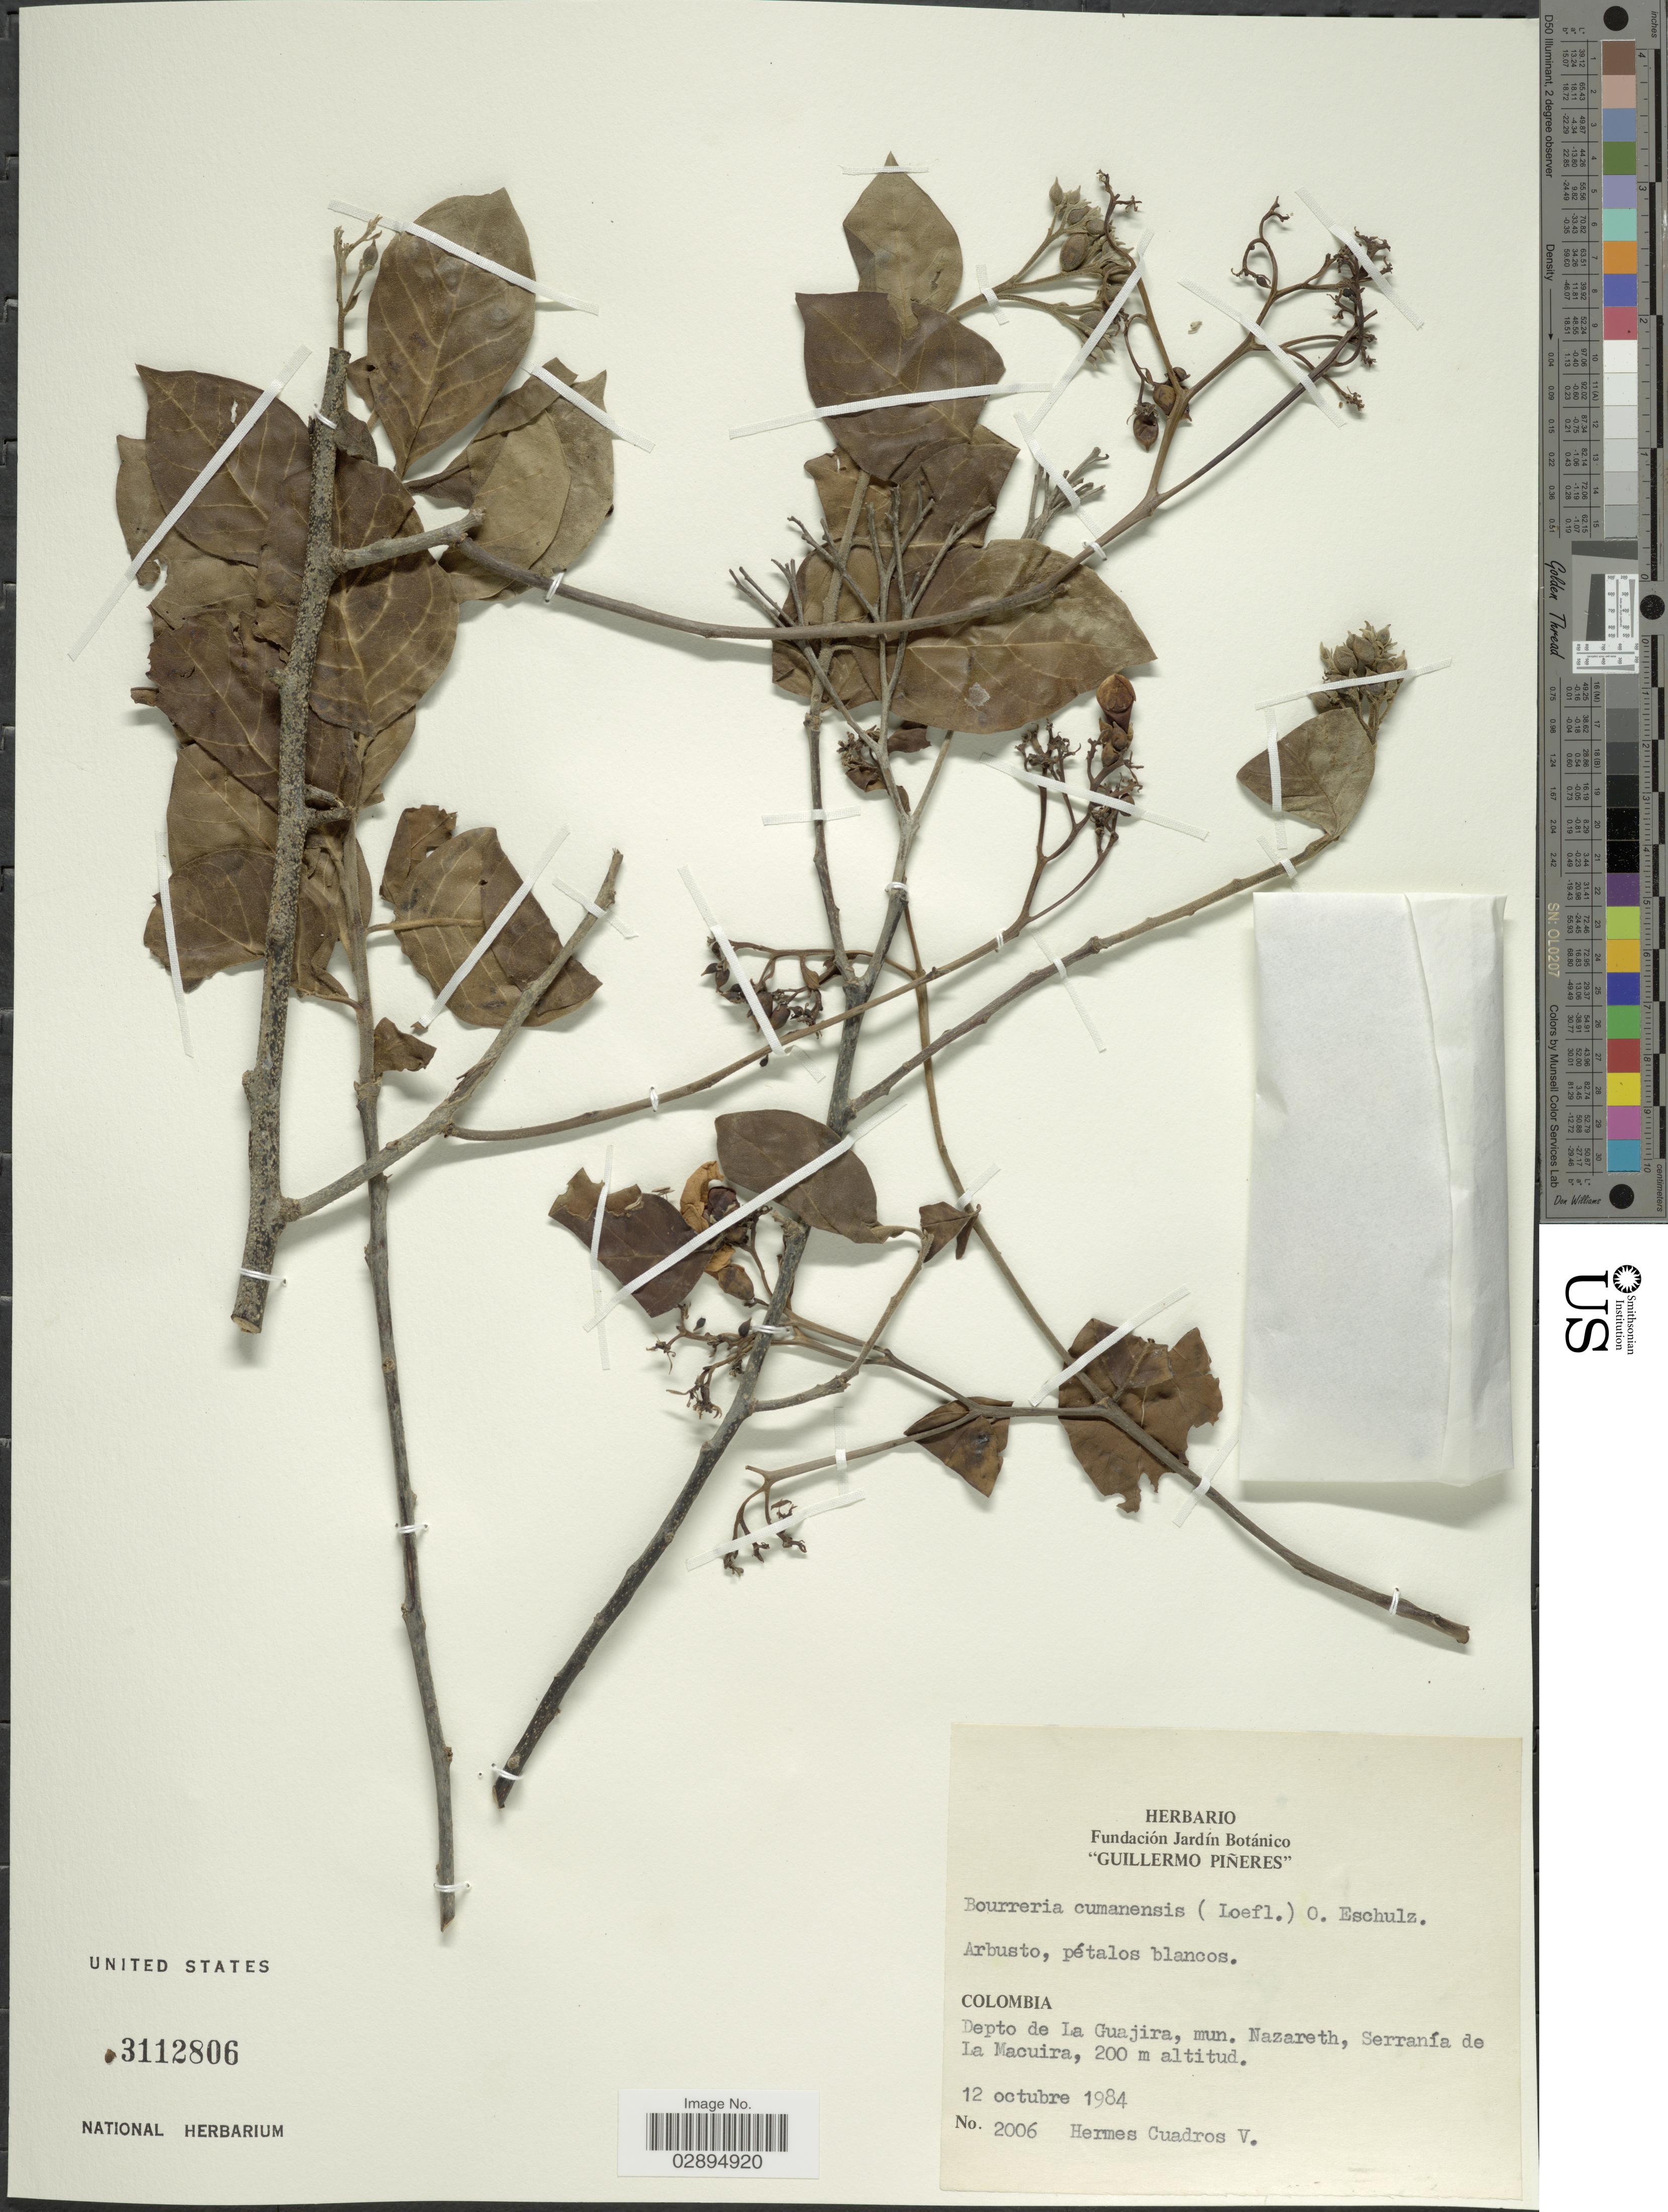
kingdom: Plantae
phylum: Tracheophyta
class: Magnoliopsida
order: Boraginales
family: Ehretiaceae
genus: Bourreria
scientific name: Bourreria exsucca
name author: (L.) Jacq.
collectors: H. Cuadros V.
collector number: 2006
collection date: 1984-10-12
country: Colombia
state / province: La Guajira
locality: Depto de La Guajira, mun. Nazareth, Serranía de La Macuira.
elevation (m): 200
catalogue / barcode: US 3112806